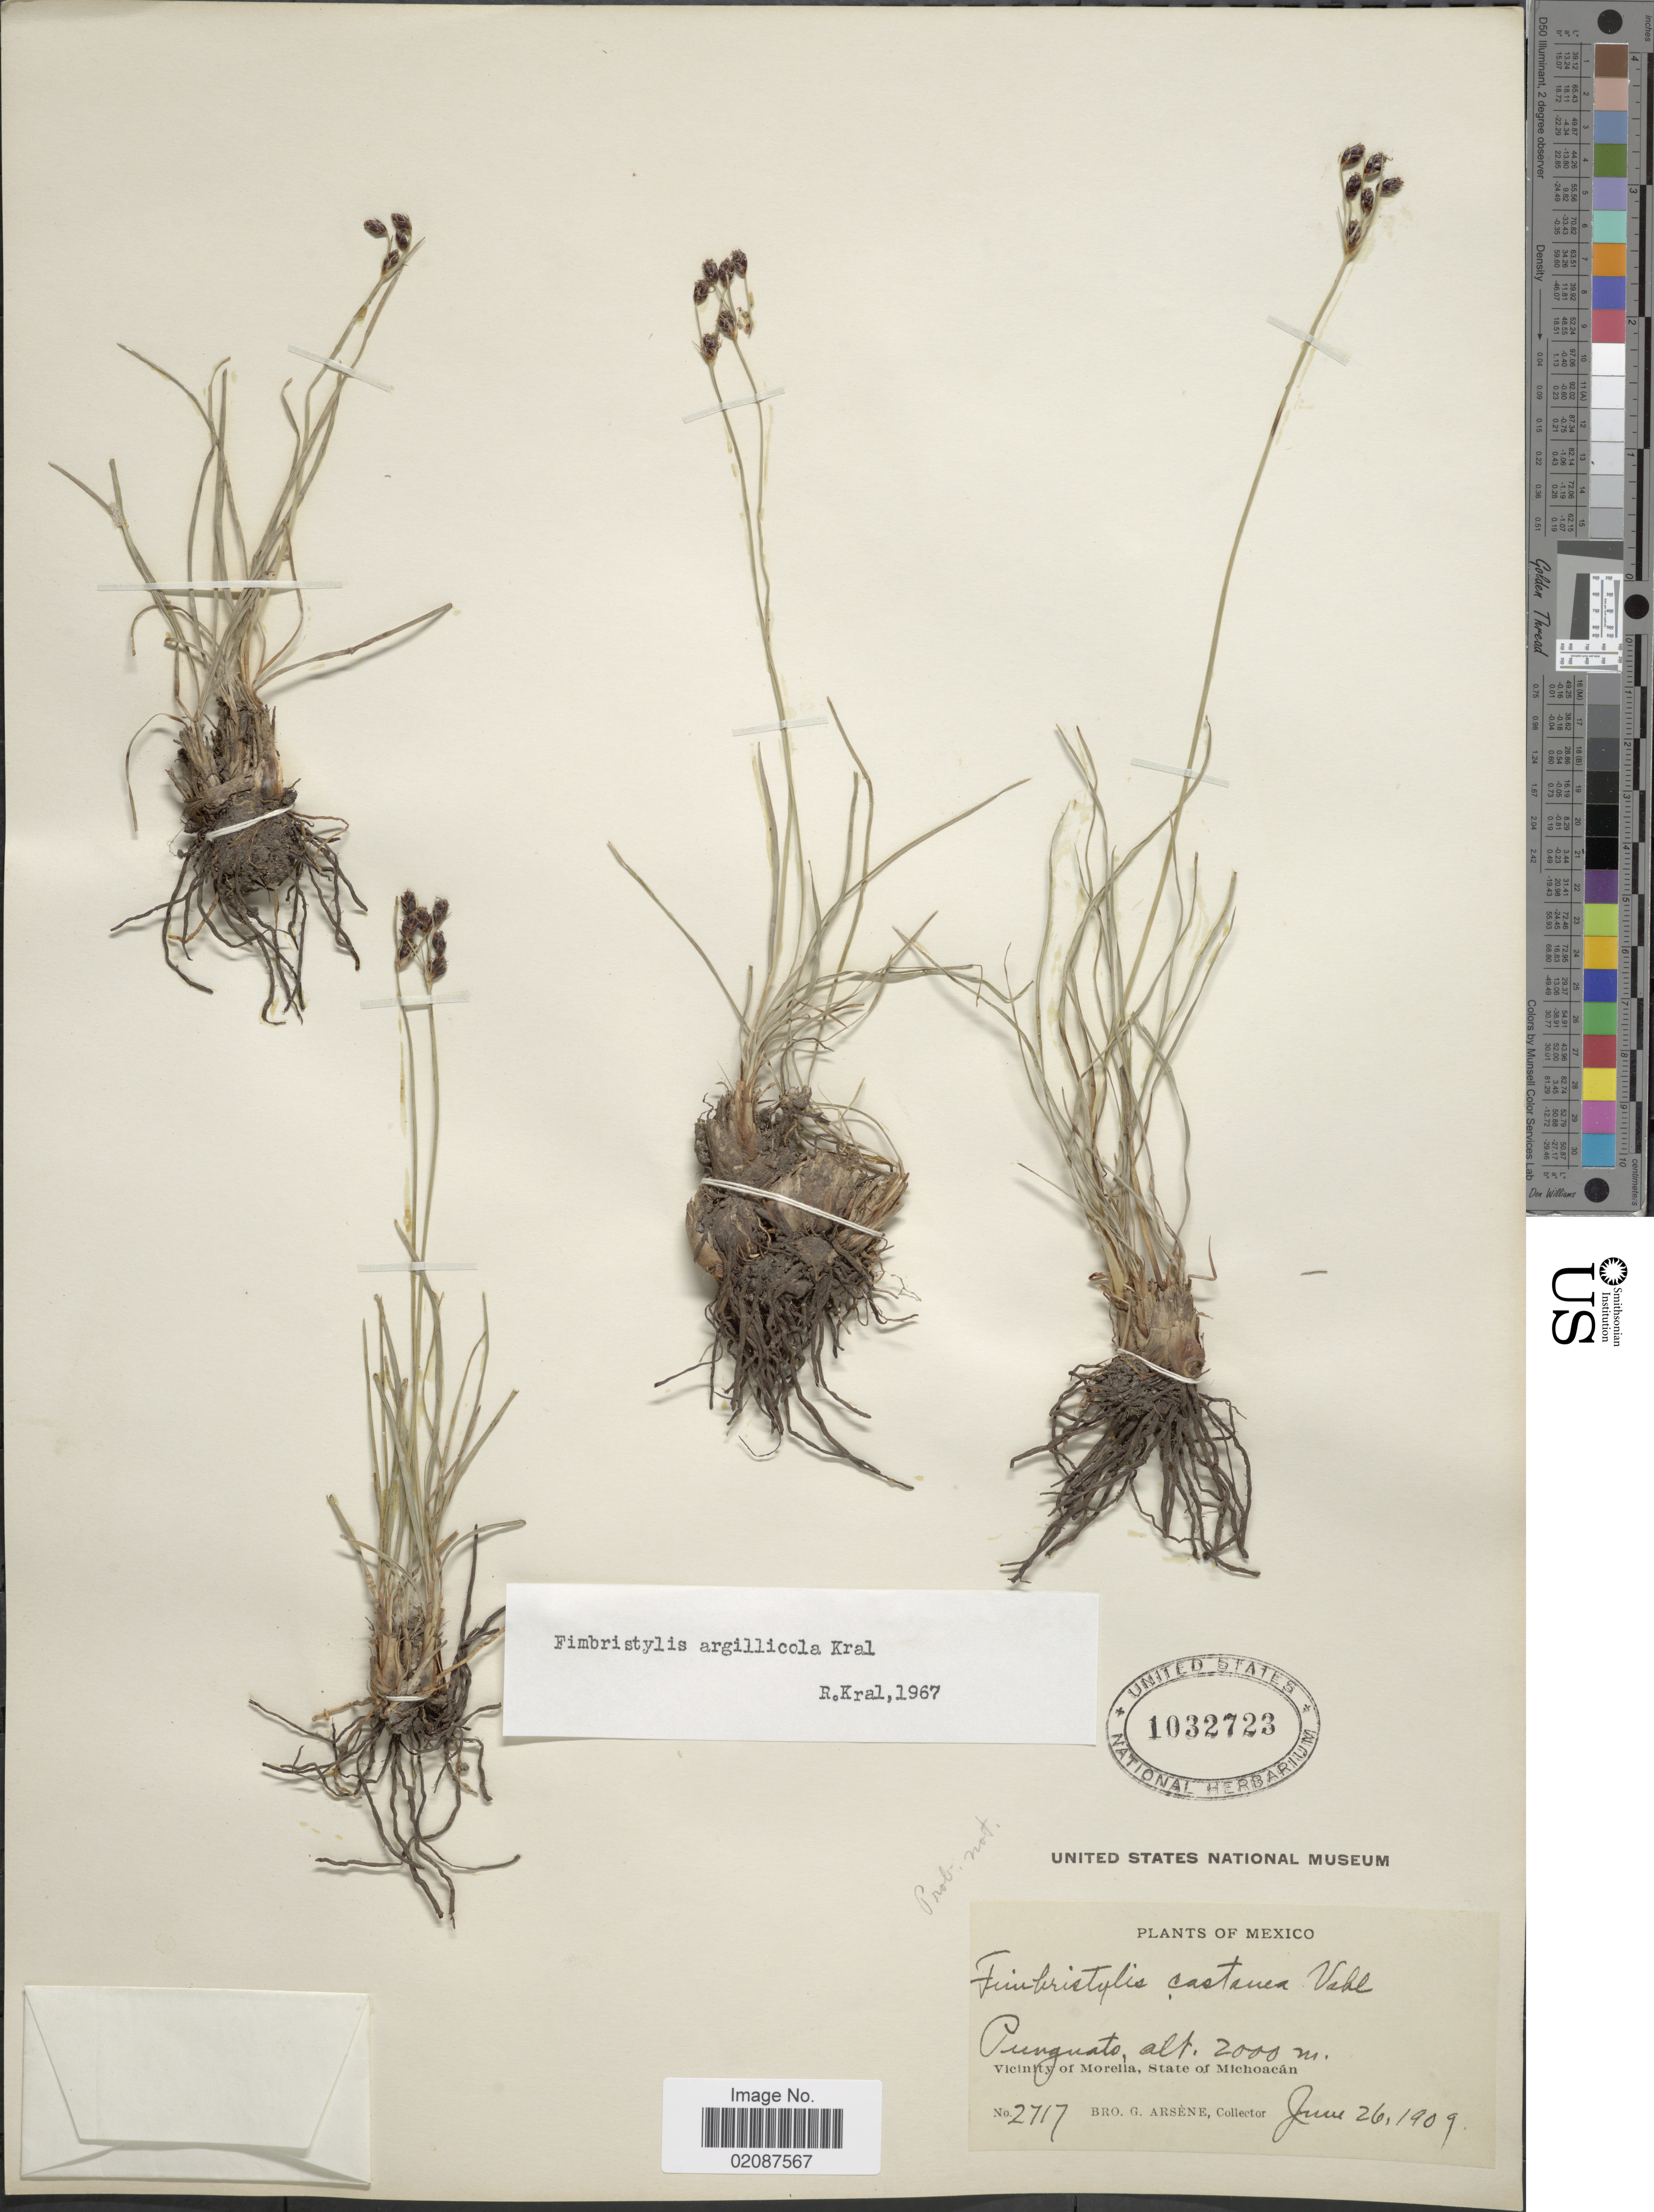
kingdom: Plantae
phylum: Tracheophyta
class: Liliopsida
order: Poales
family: Cyperaceae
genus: Fimbristylis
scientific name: Fimbristylis argillicola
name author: Kral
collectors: Bro. G. Arsène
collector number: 2717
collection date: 1909-06-26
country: Mexico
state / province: Michoacán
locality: Punguato, Vicinity of Morelia, State of Michoacan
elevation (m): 2000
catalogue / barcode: US 1032723